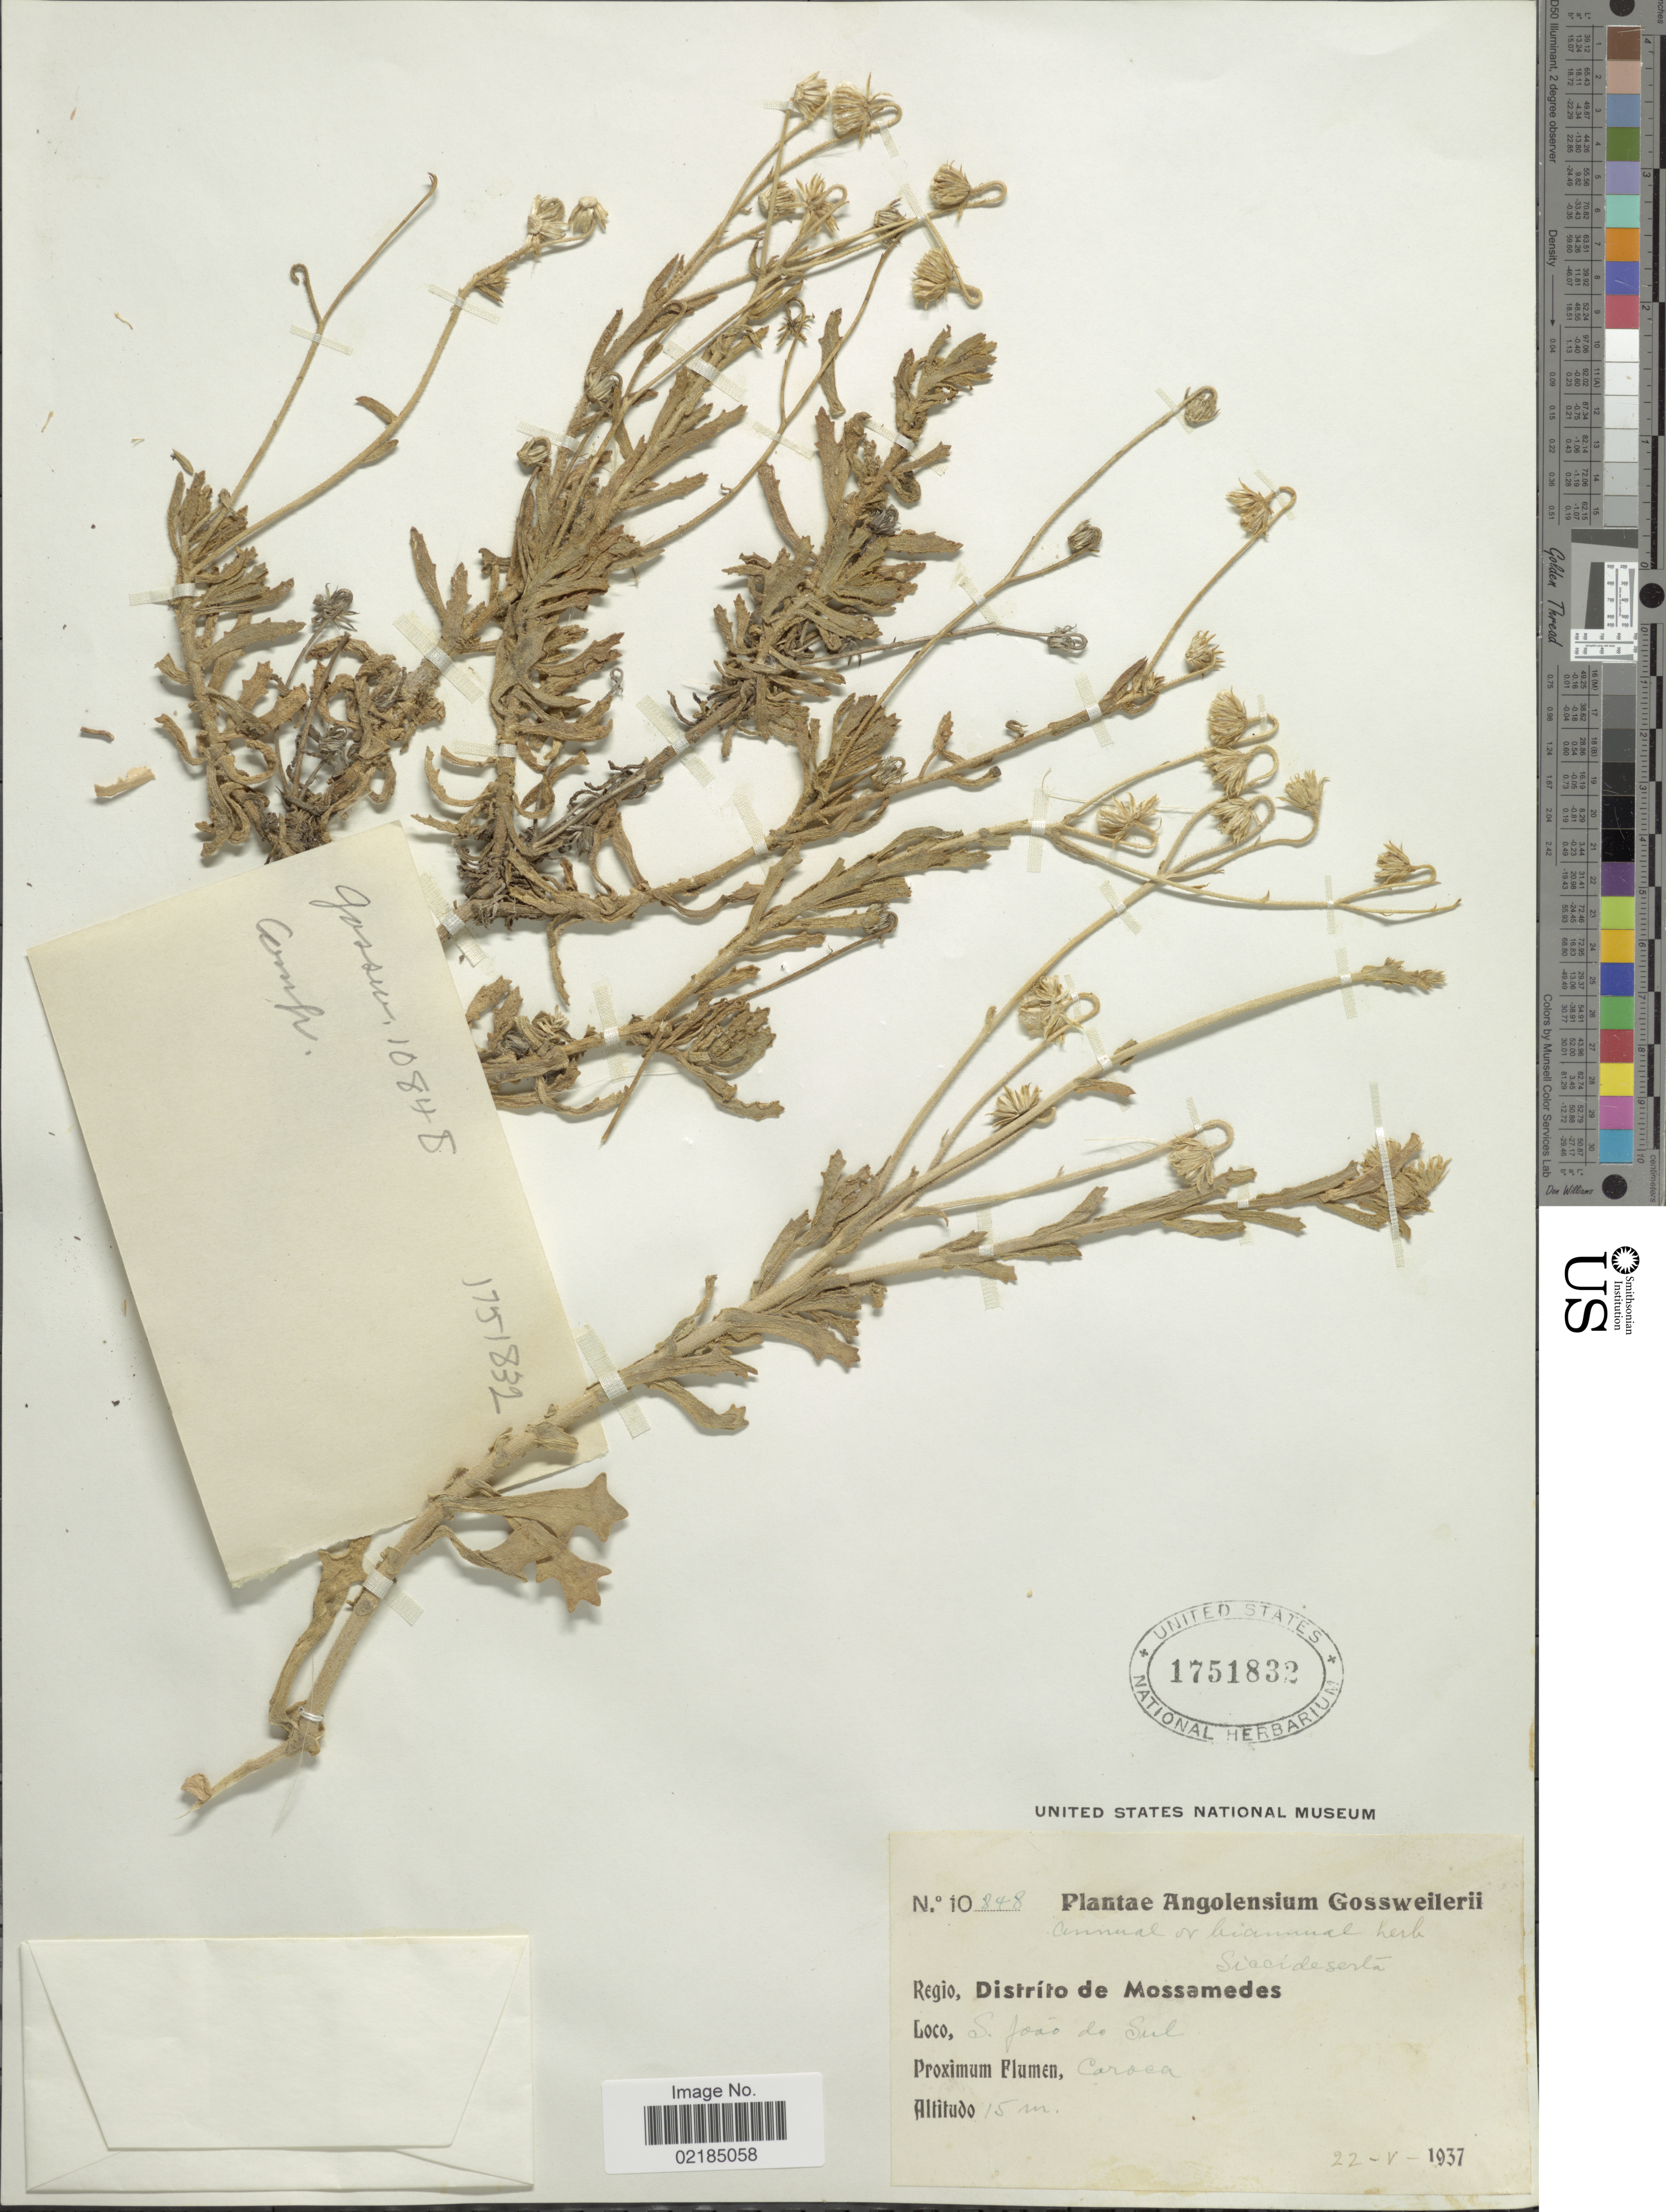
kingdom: Plantae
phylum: Tracheophyta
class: Magnoliopsida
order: Asterales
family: Asteraceae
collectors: J. Gossweiler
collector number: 10848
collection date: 1937-05-22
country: Angola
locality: Distríto de Mossamedes. S. João de Sul.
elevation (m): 15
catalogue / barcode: US 1751832